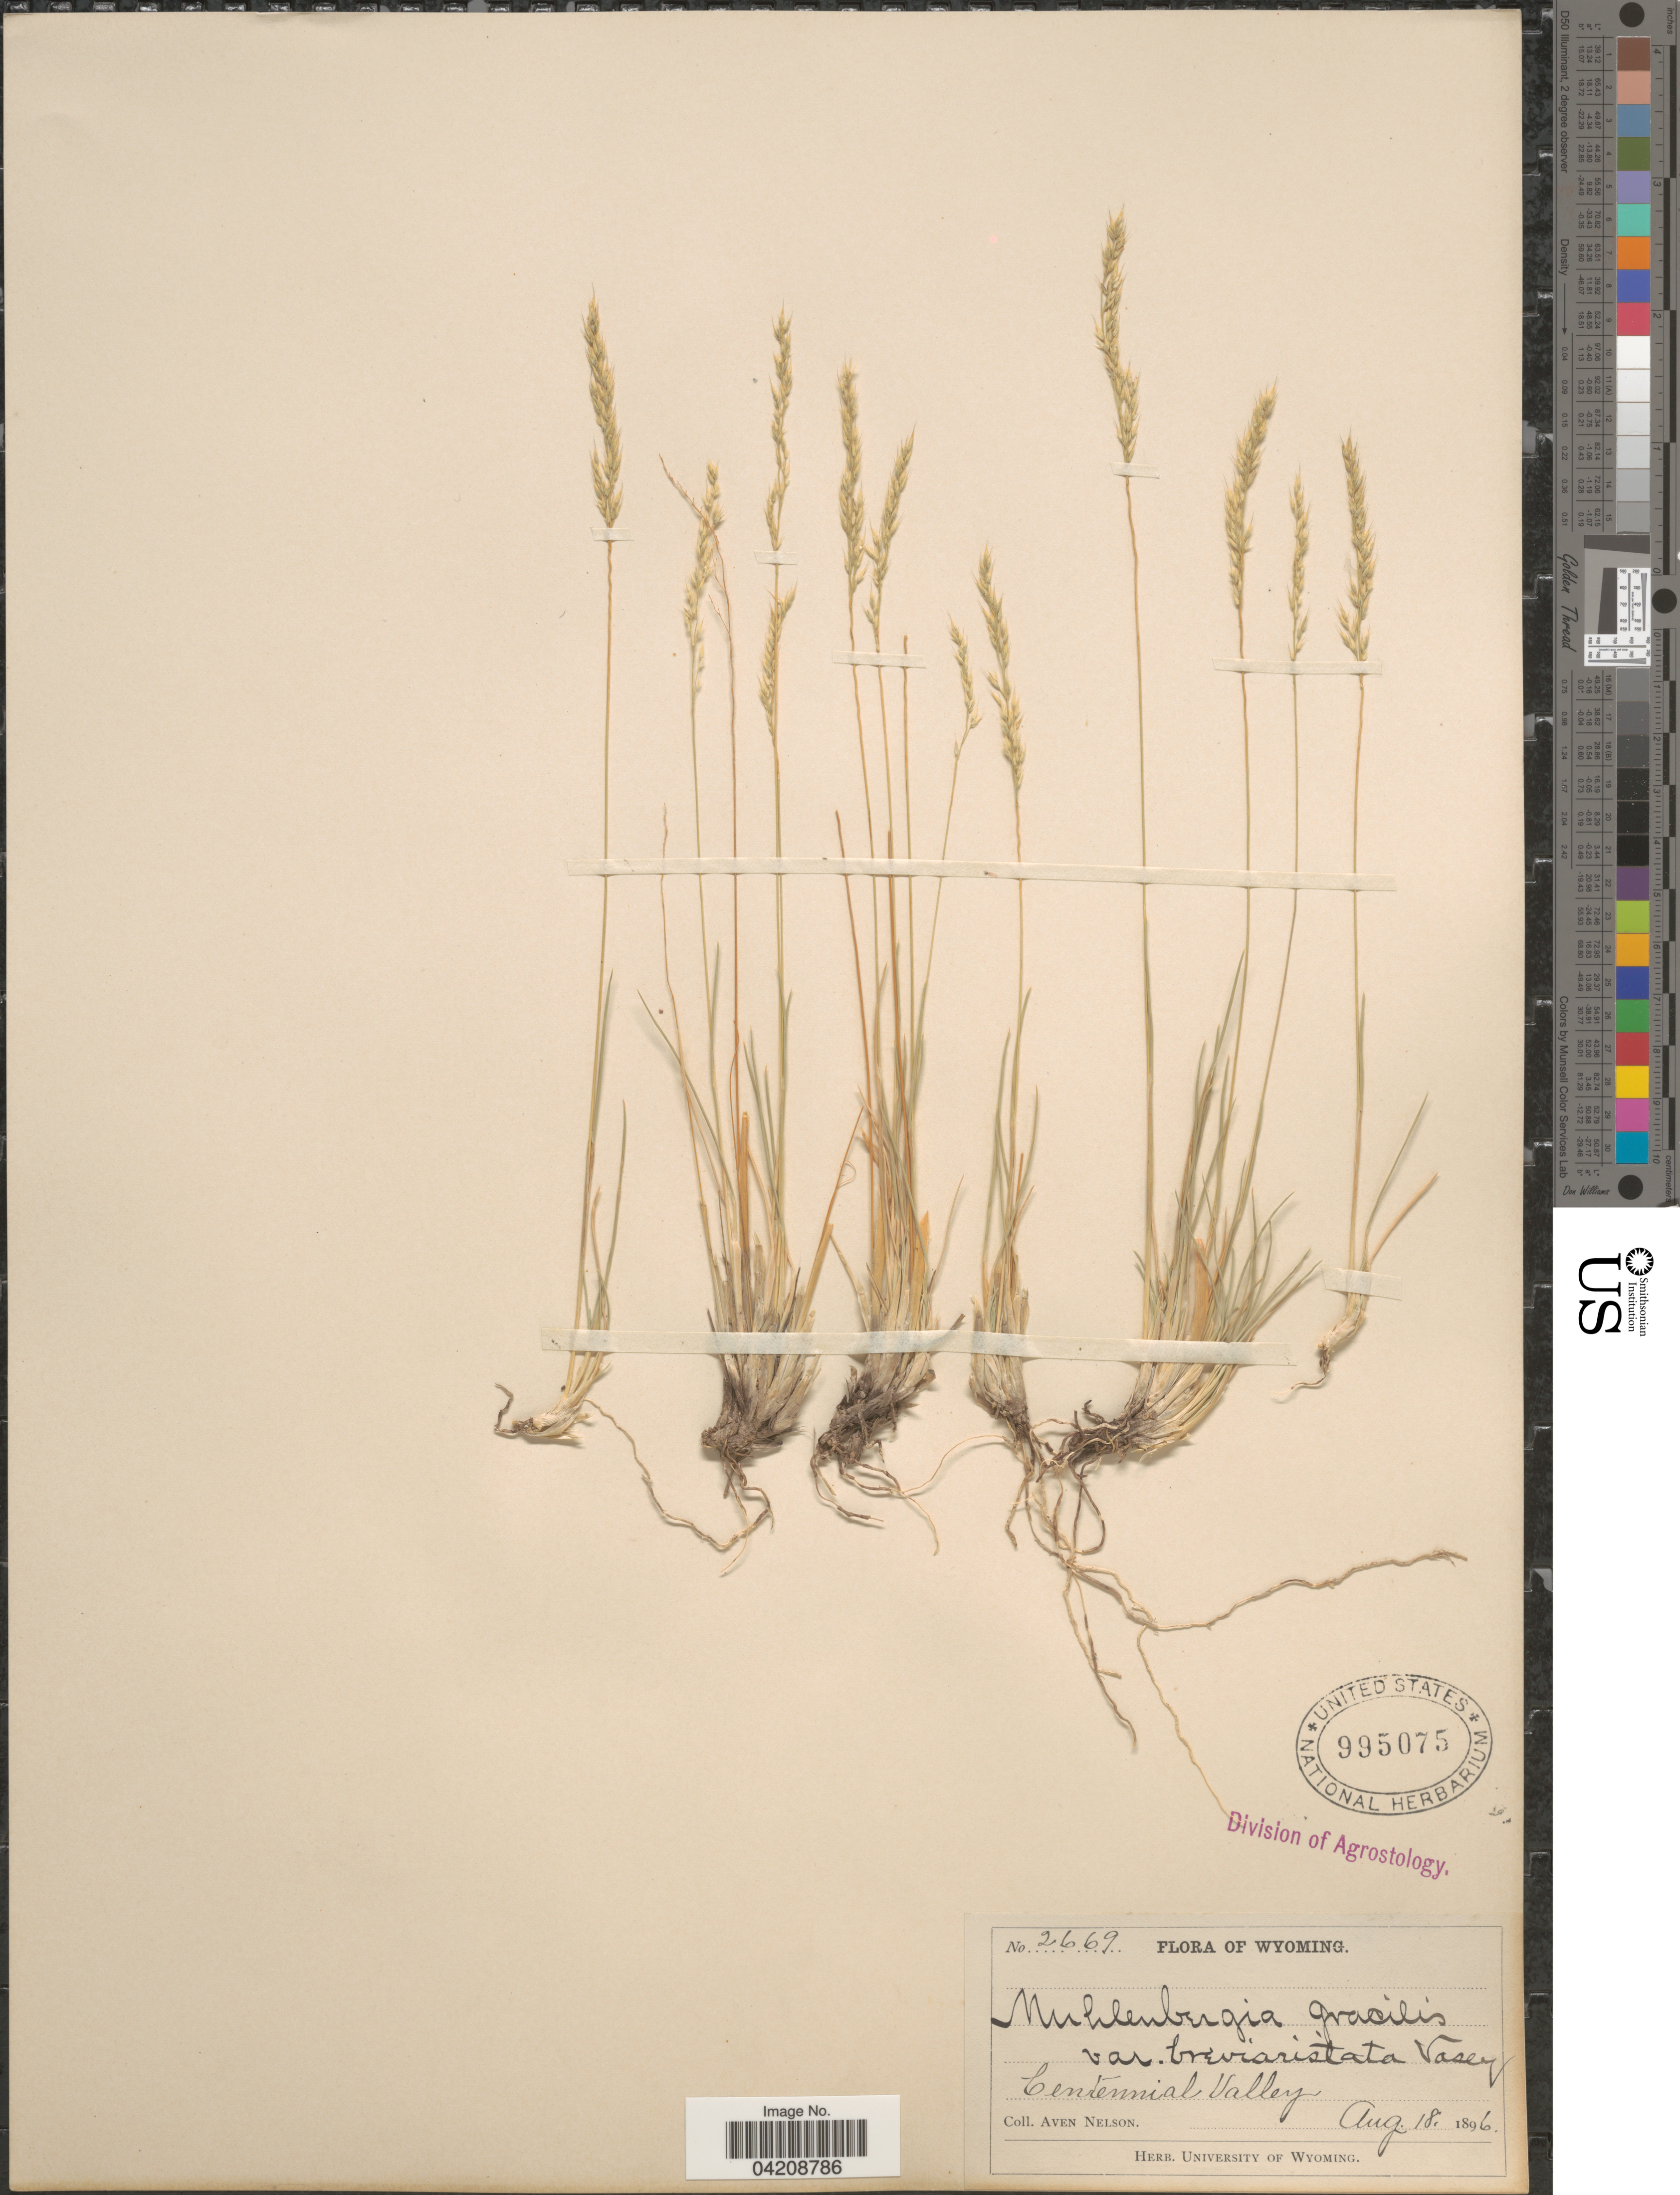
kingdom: Plantae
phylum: Tracheophyta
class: Liliopsida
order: Poales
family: Poaceae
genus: Muhlenbergia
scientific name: Muhlenbergia filiculmis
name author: Vasey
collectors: A. Nelson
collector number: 2669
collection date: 1896-08-18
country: United States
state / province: Wyoming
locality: Centennial Valley.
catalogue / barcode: US 995075